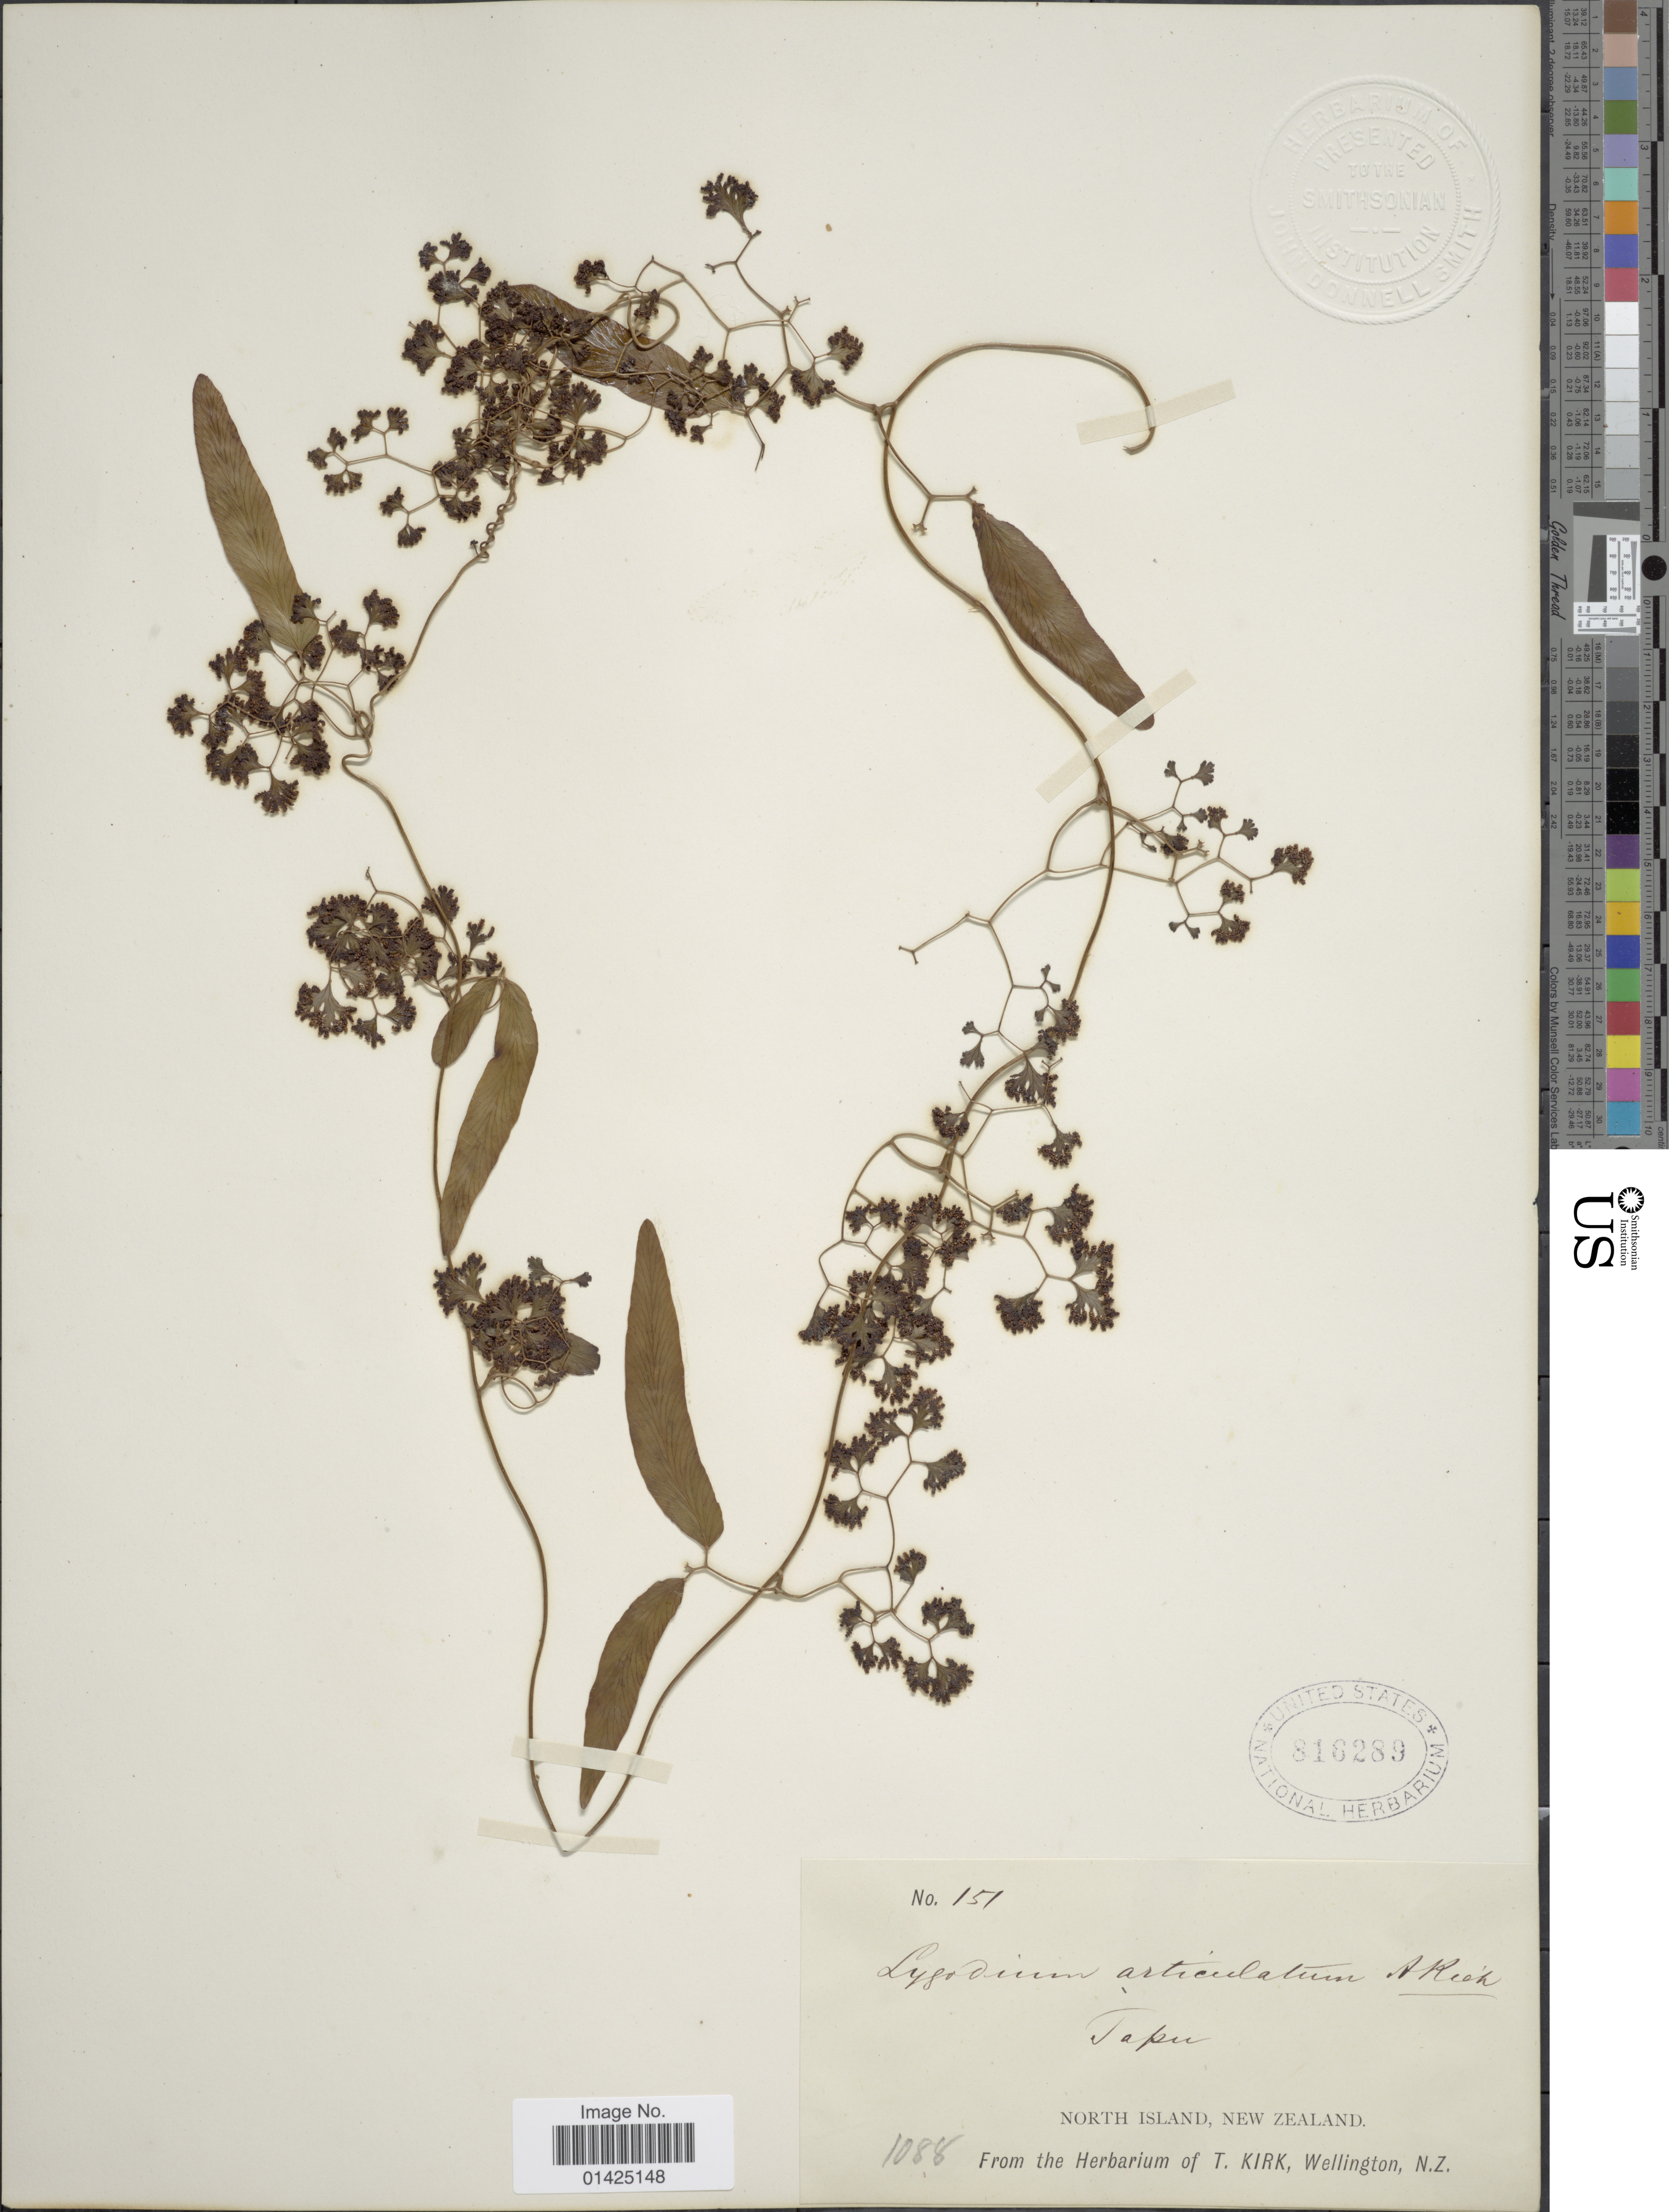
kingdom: Plantae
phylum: Tracheophyta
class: Polypodiopsida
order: Schizaeales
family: Lygodiaceae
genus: Lygodium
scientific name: Lygodium articulatum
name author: A. Rich.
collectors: ex Herb. T. Kirk, Wellington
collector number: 151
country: New Zealand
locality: North Island. Tapu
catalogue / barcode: US 818289